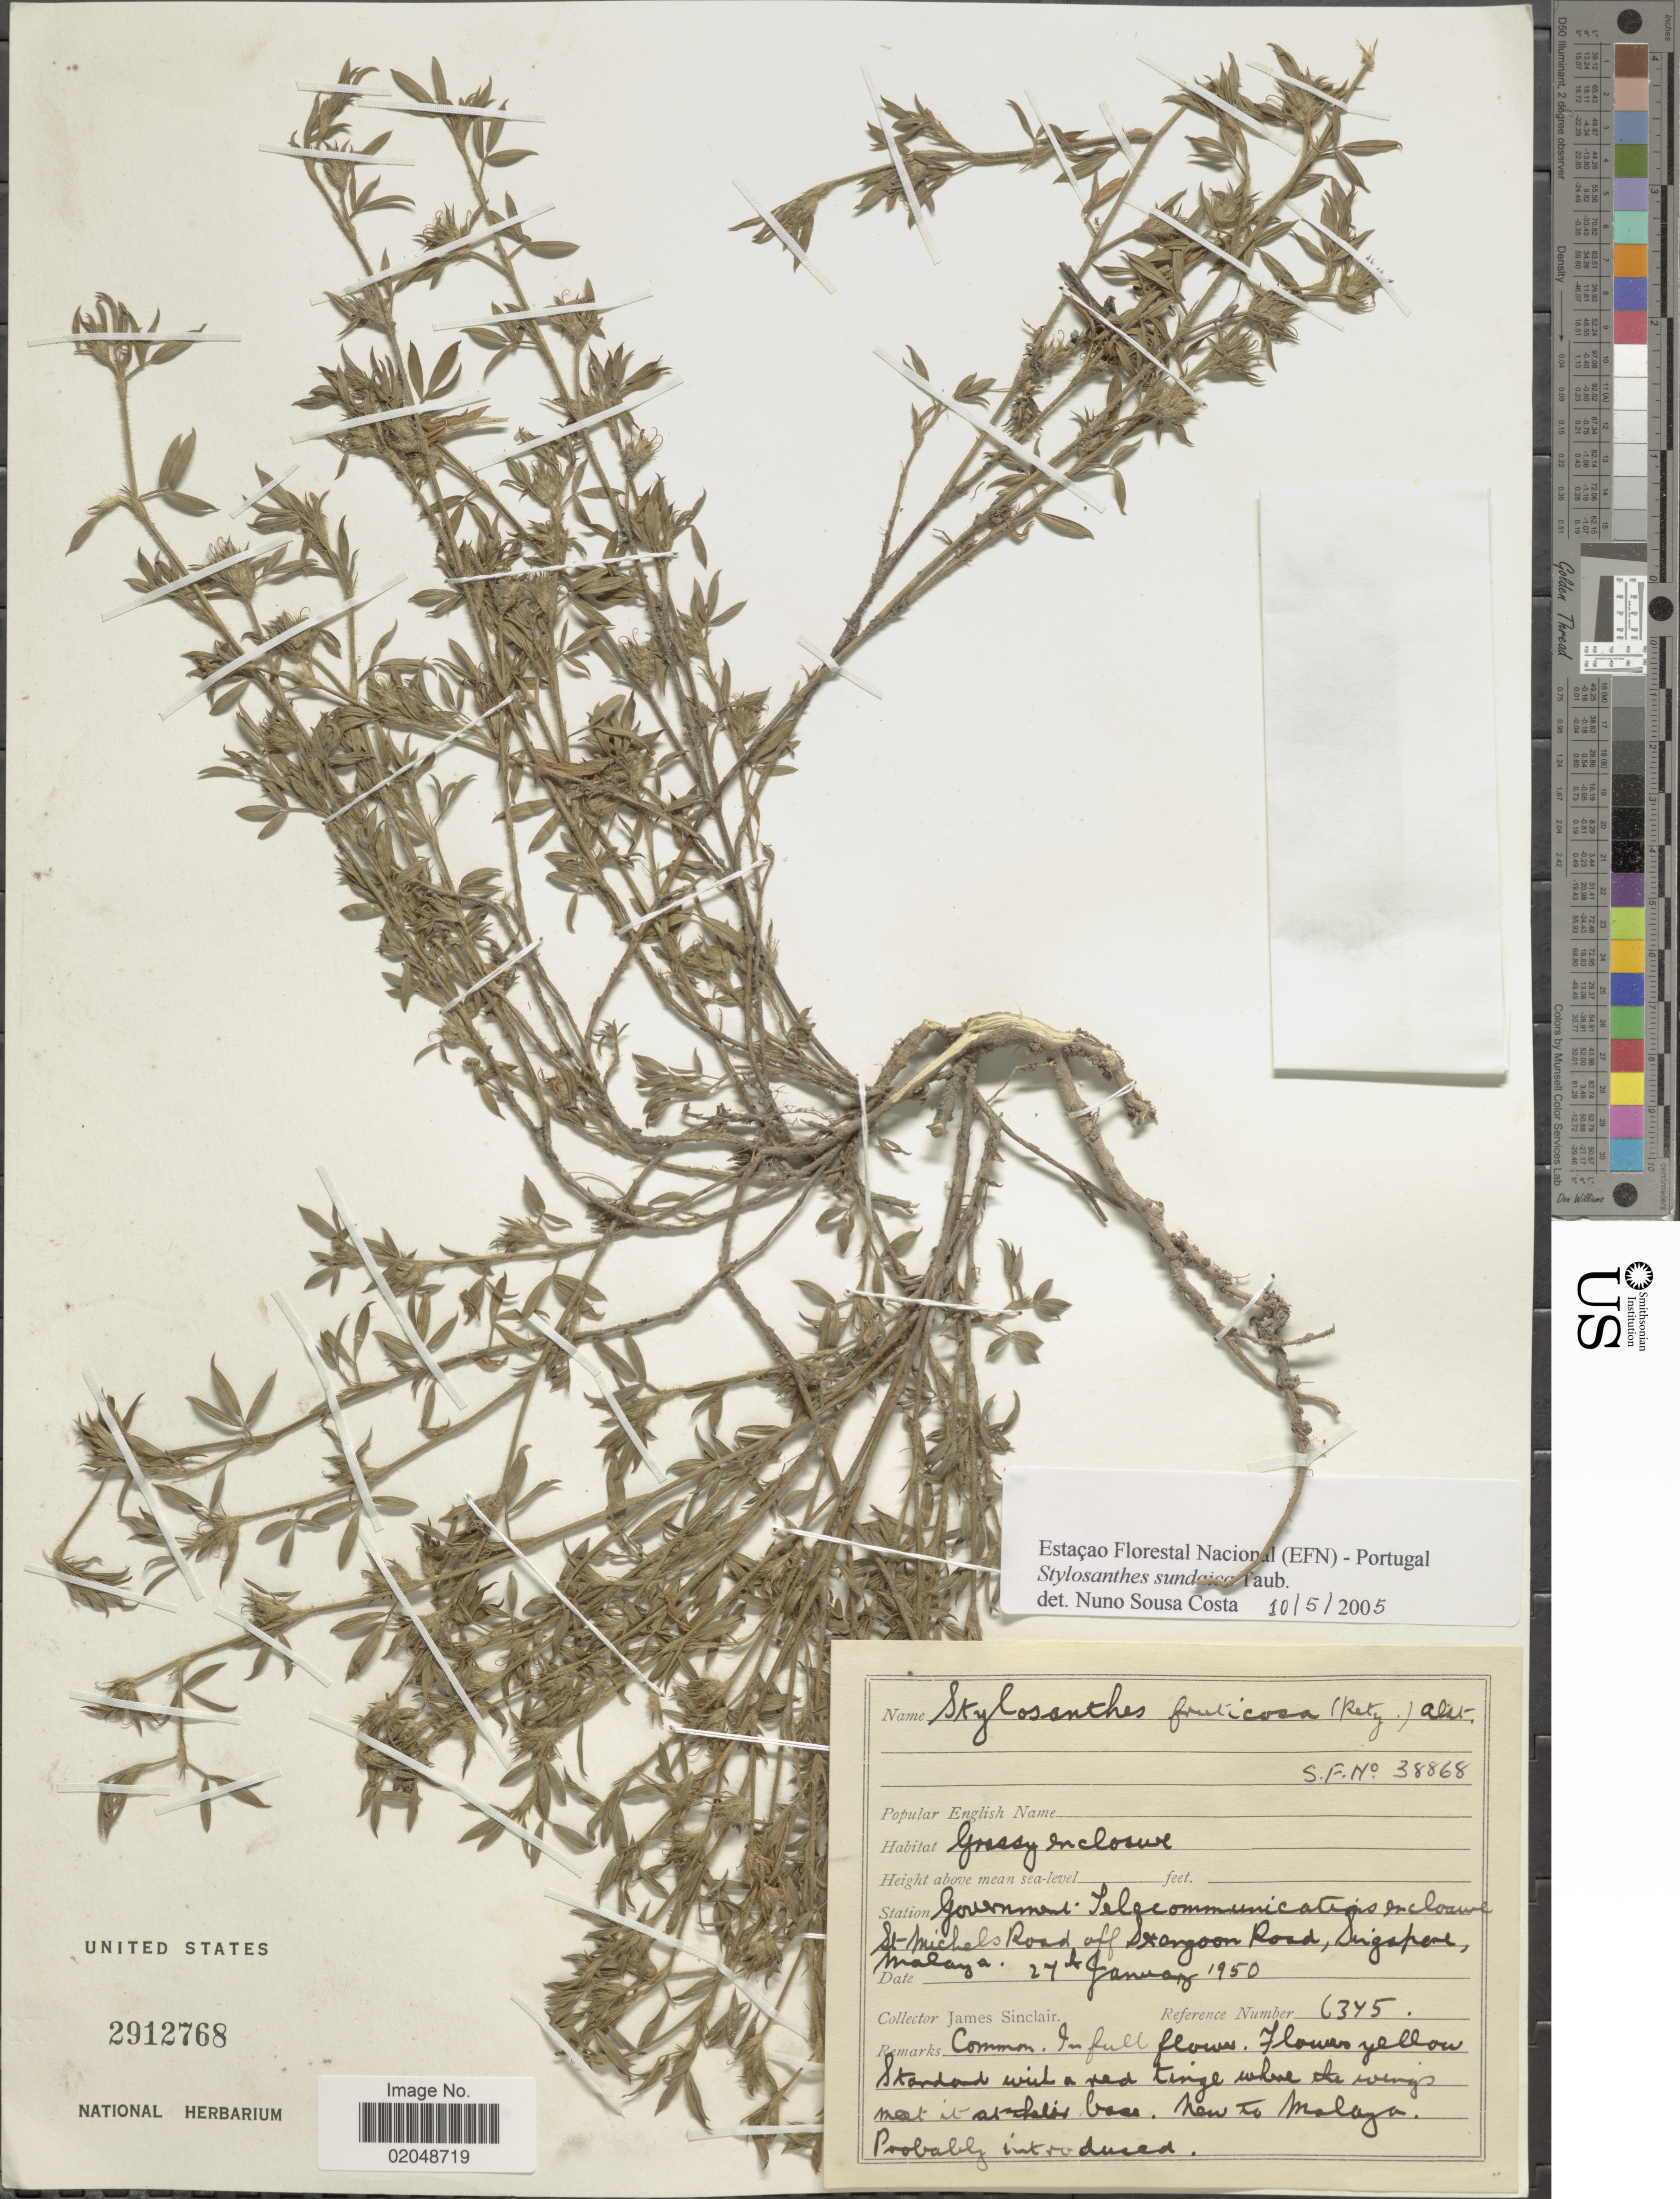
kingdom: Plantae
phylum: Tracheophyta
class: Magnoliopsida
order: Fabales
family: Fabaceae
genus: Stylosanthes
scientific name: Stylosanthes sundaica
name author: Taub.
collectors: J. Sinclair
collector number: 6345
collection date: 1950-01-27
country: Singapore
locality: Goverment Telecommunication enclosure St. Michels Road off Serangoon Road.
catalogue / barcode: US 2912768